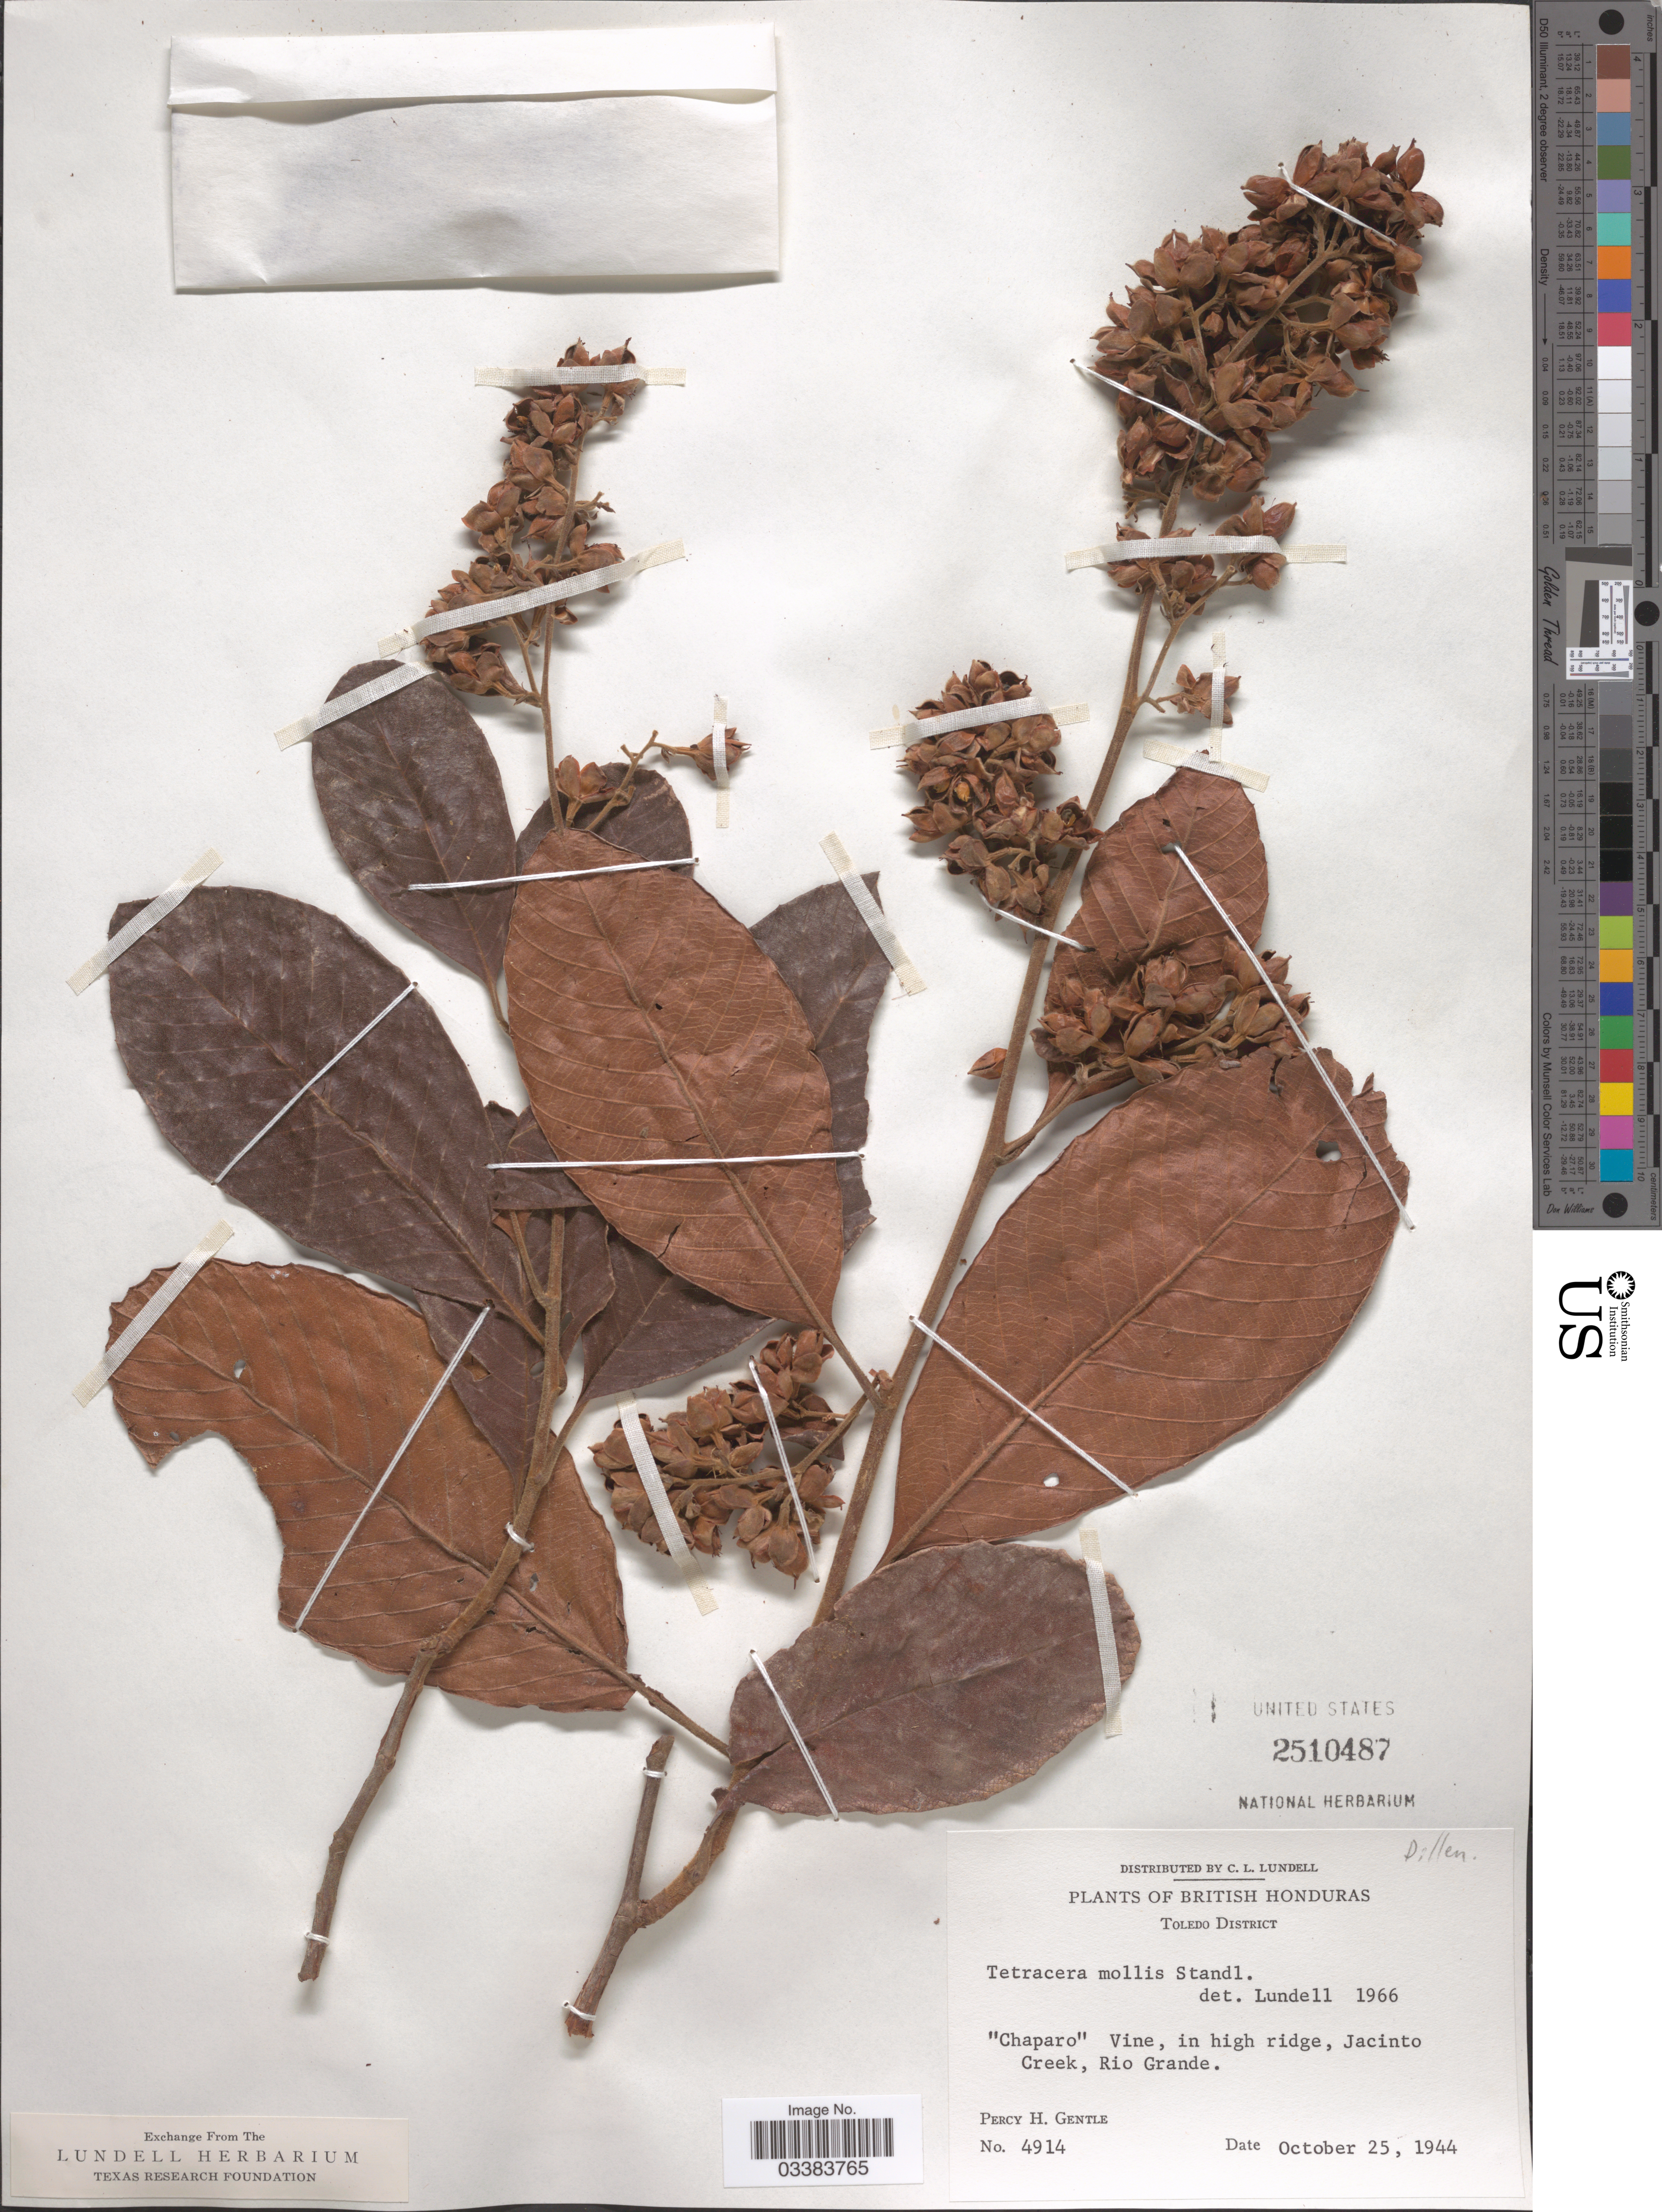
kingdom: Plantae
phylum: Tracheophyta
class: Magnoliopsida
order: Dilleniales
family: Dilleniaceae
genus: Tetracera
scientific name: Tetracera mollis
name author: Standl.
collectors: P. H. Gentle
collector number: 4914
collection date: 1944-10-25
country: Belize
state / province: Toledo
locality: British Honduras. Toledo District. Jacinto Creek, Rio Grande.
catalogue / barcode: US 2510487